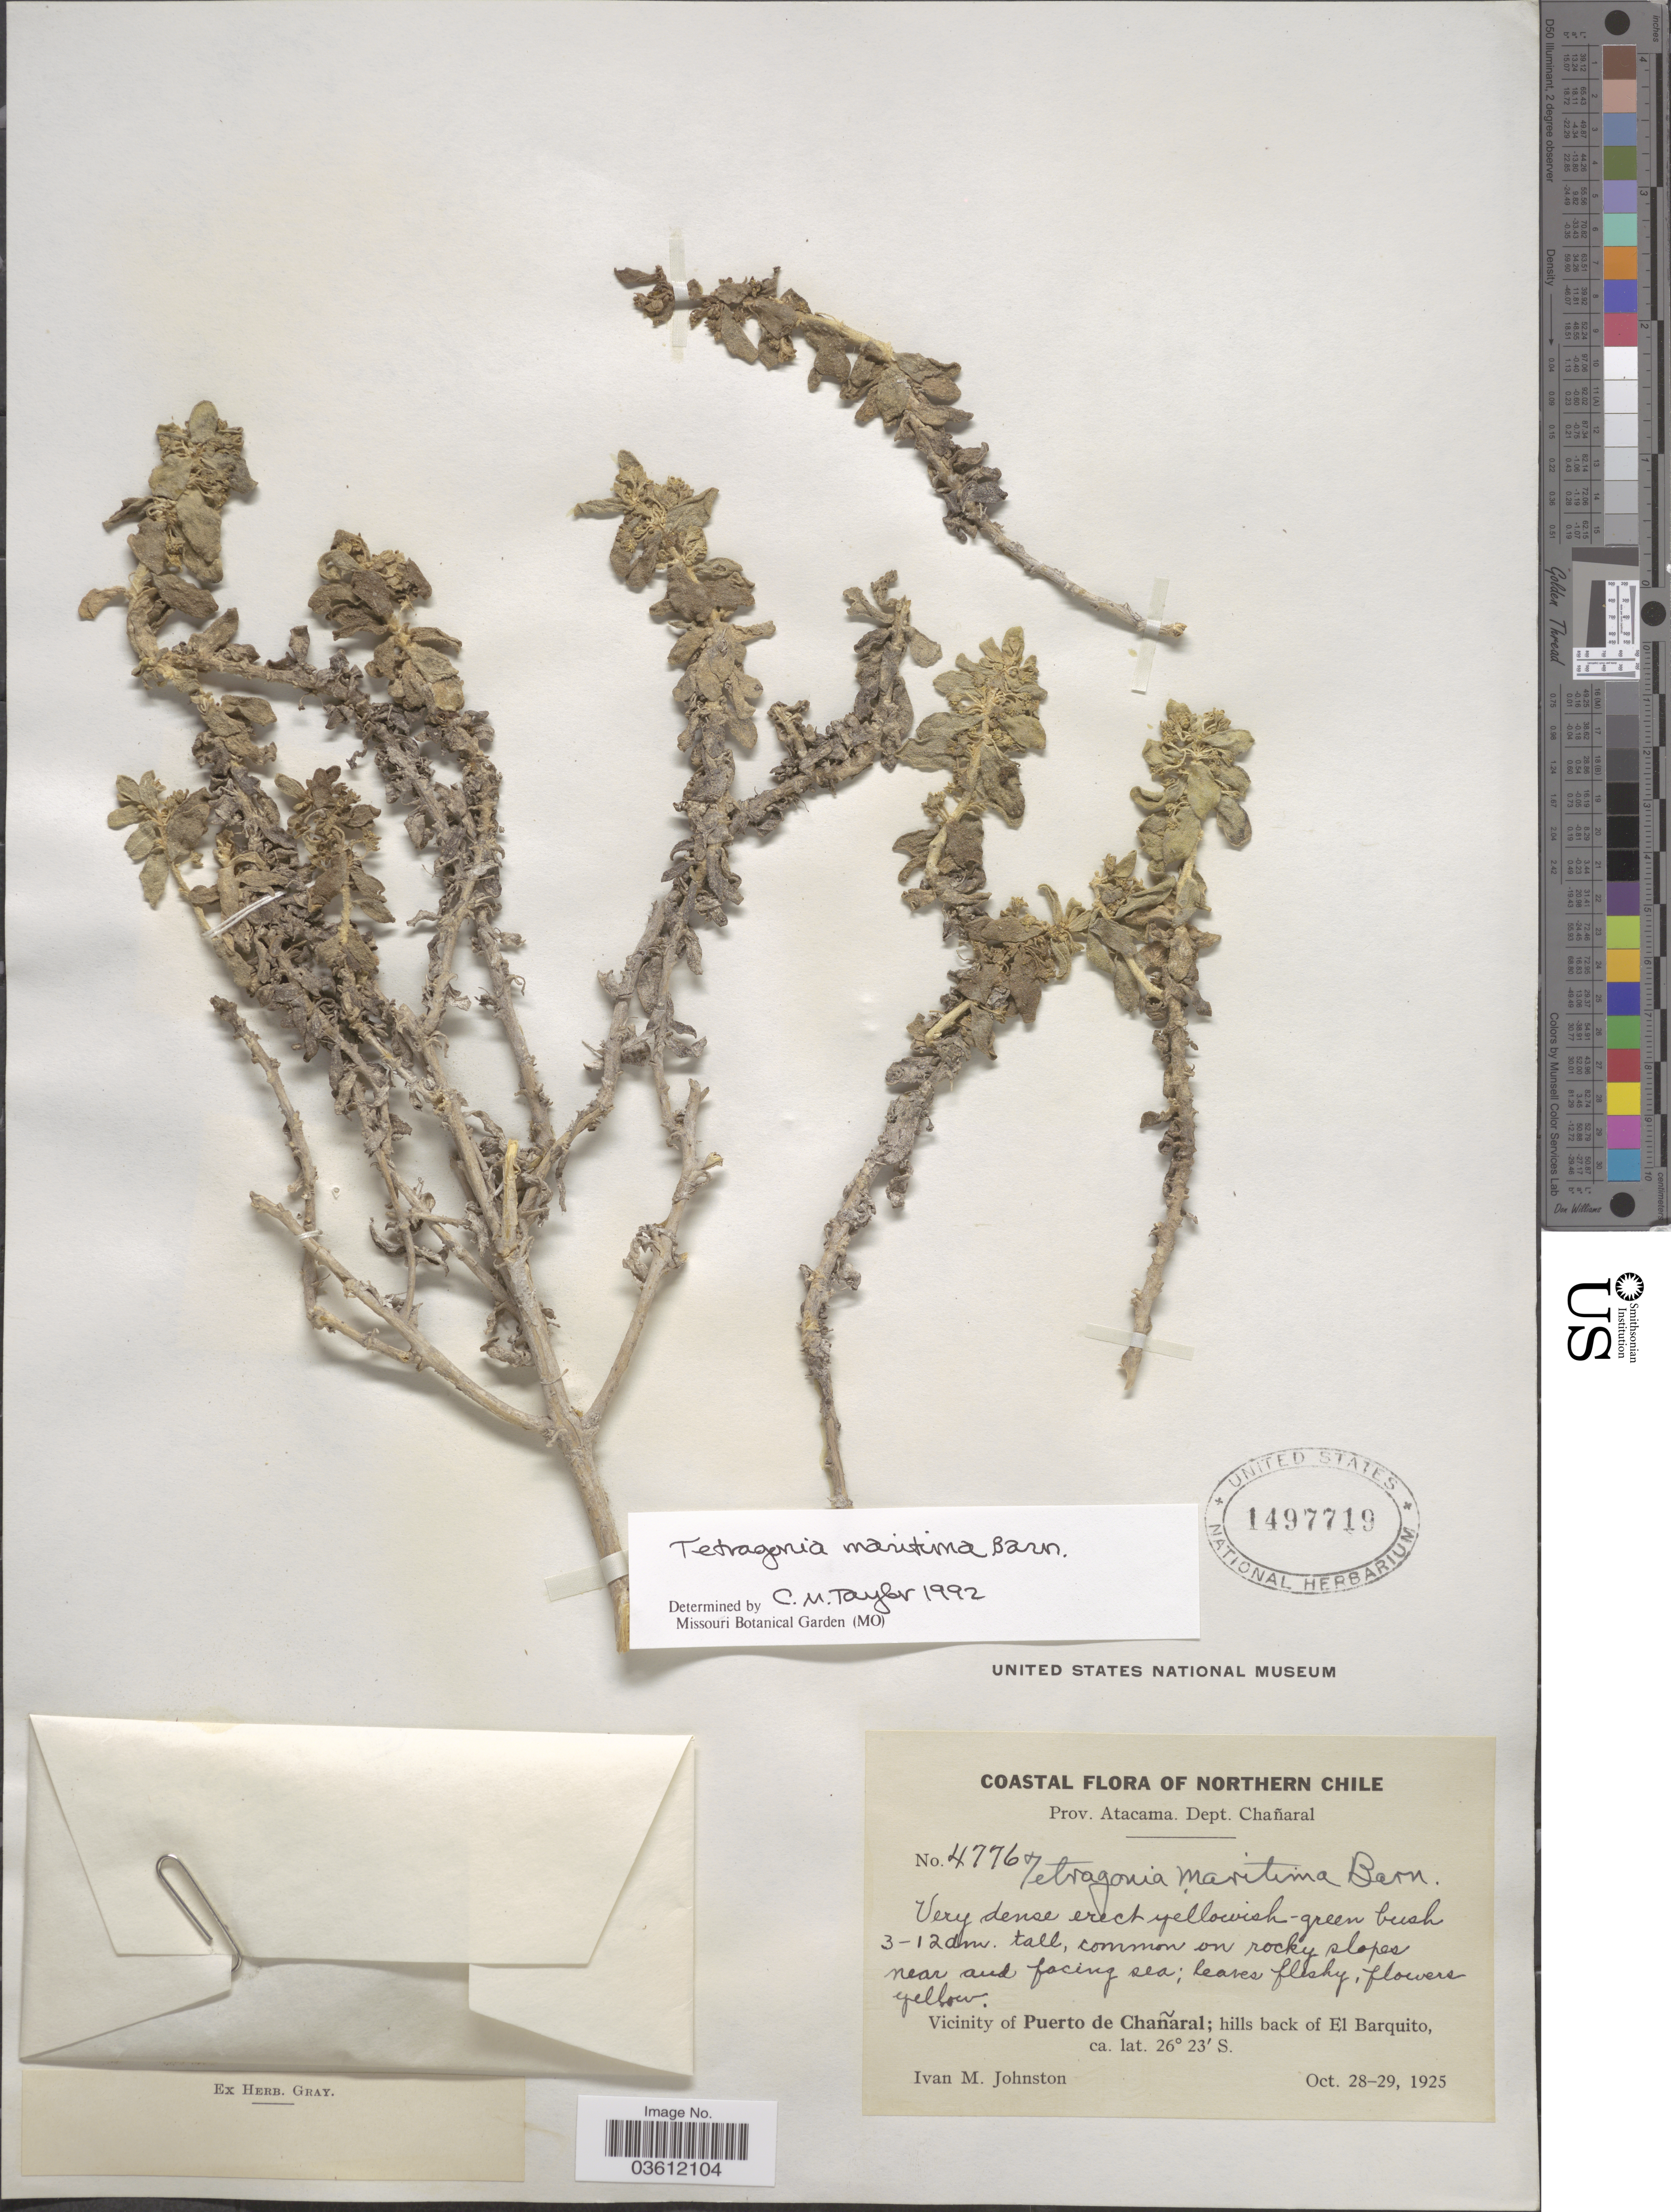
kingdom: Plantae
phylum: Tracheophyta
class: Magnoliopsida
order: Caryophyllales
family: Aizoaceae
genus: Tetragonia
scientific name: Tetragonia maritima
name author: Barnéoud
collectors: I.M. Johnston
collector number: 4776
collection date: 1925-10-28/1925-10-29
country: Chile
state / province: Atacama (III)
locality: Coastal. Northern Chili. Prov. Atacama. Dept. Chañaral. Vicinity of Puerto de Chañaral; hills back of El Barquito.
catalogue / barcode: US 1497719